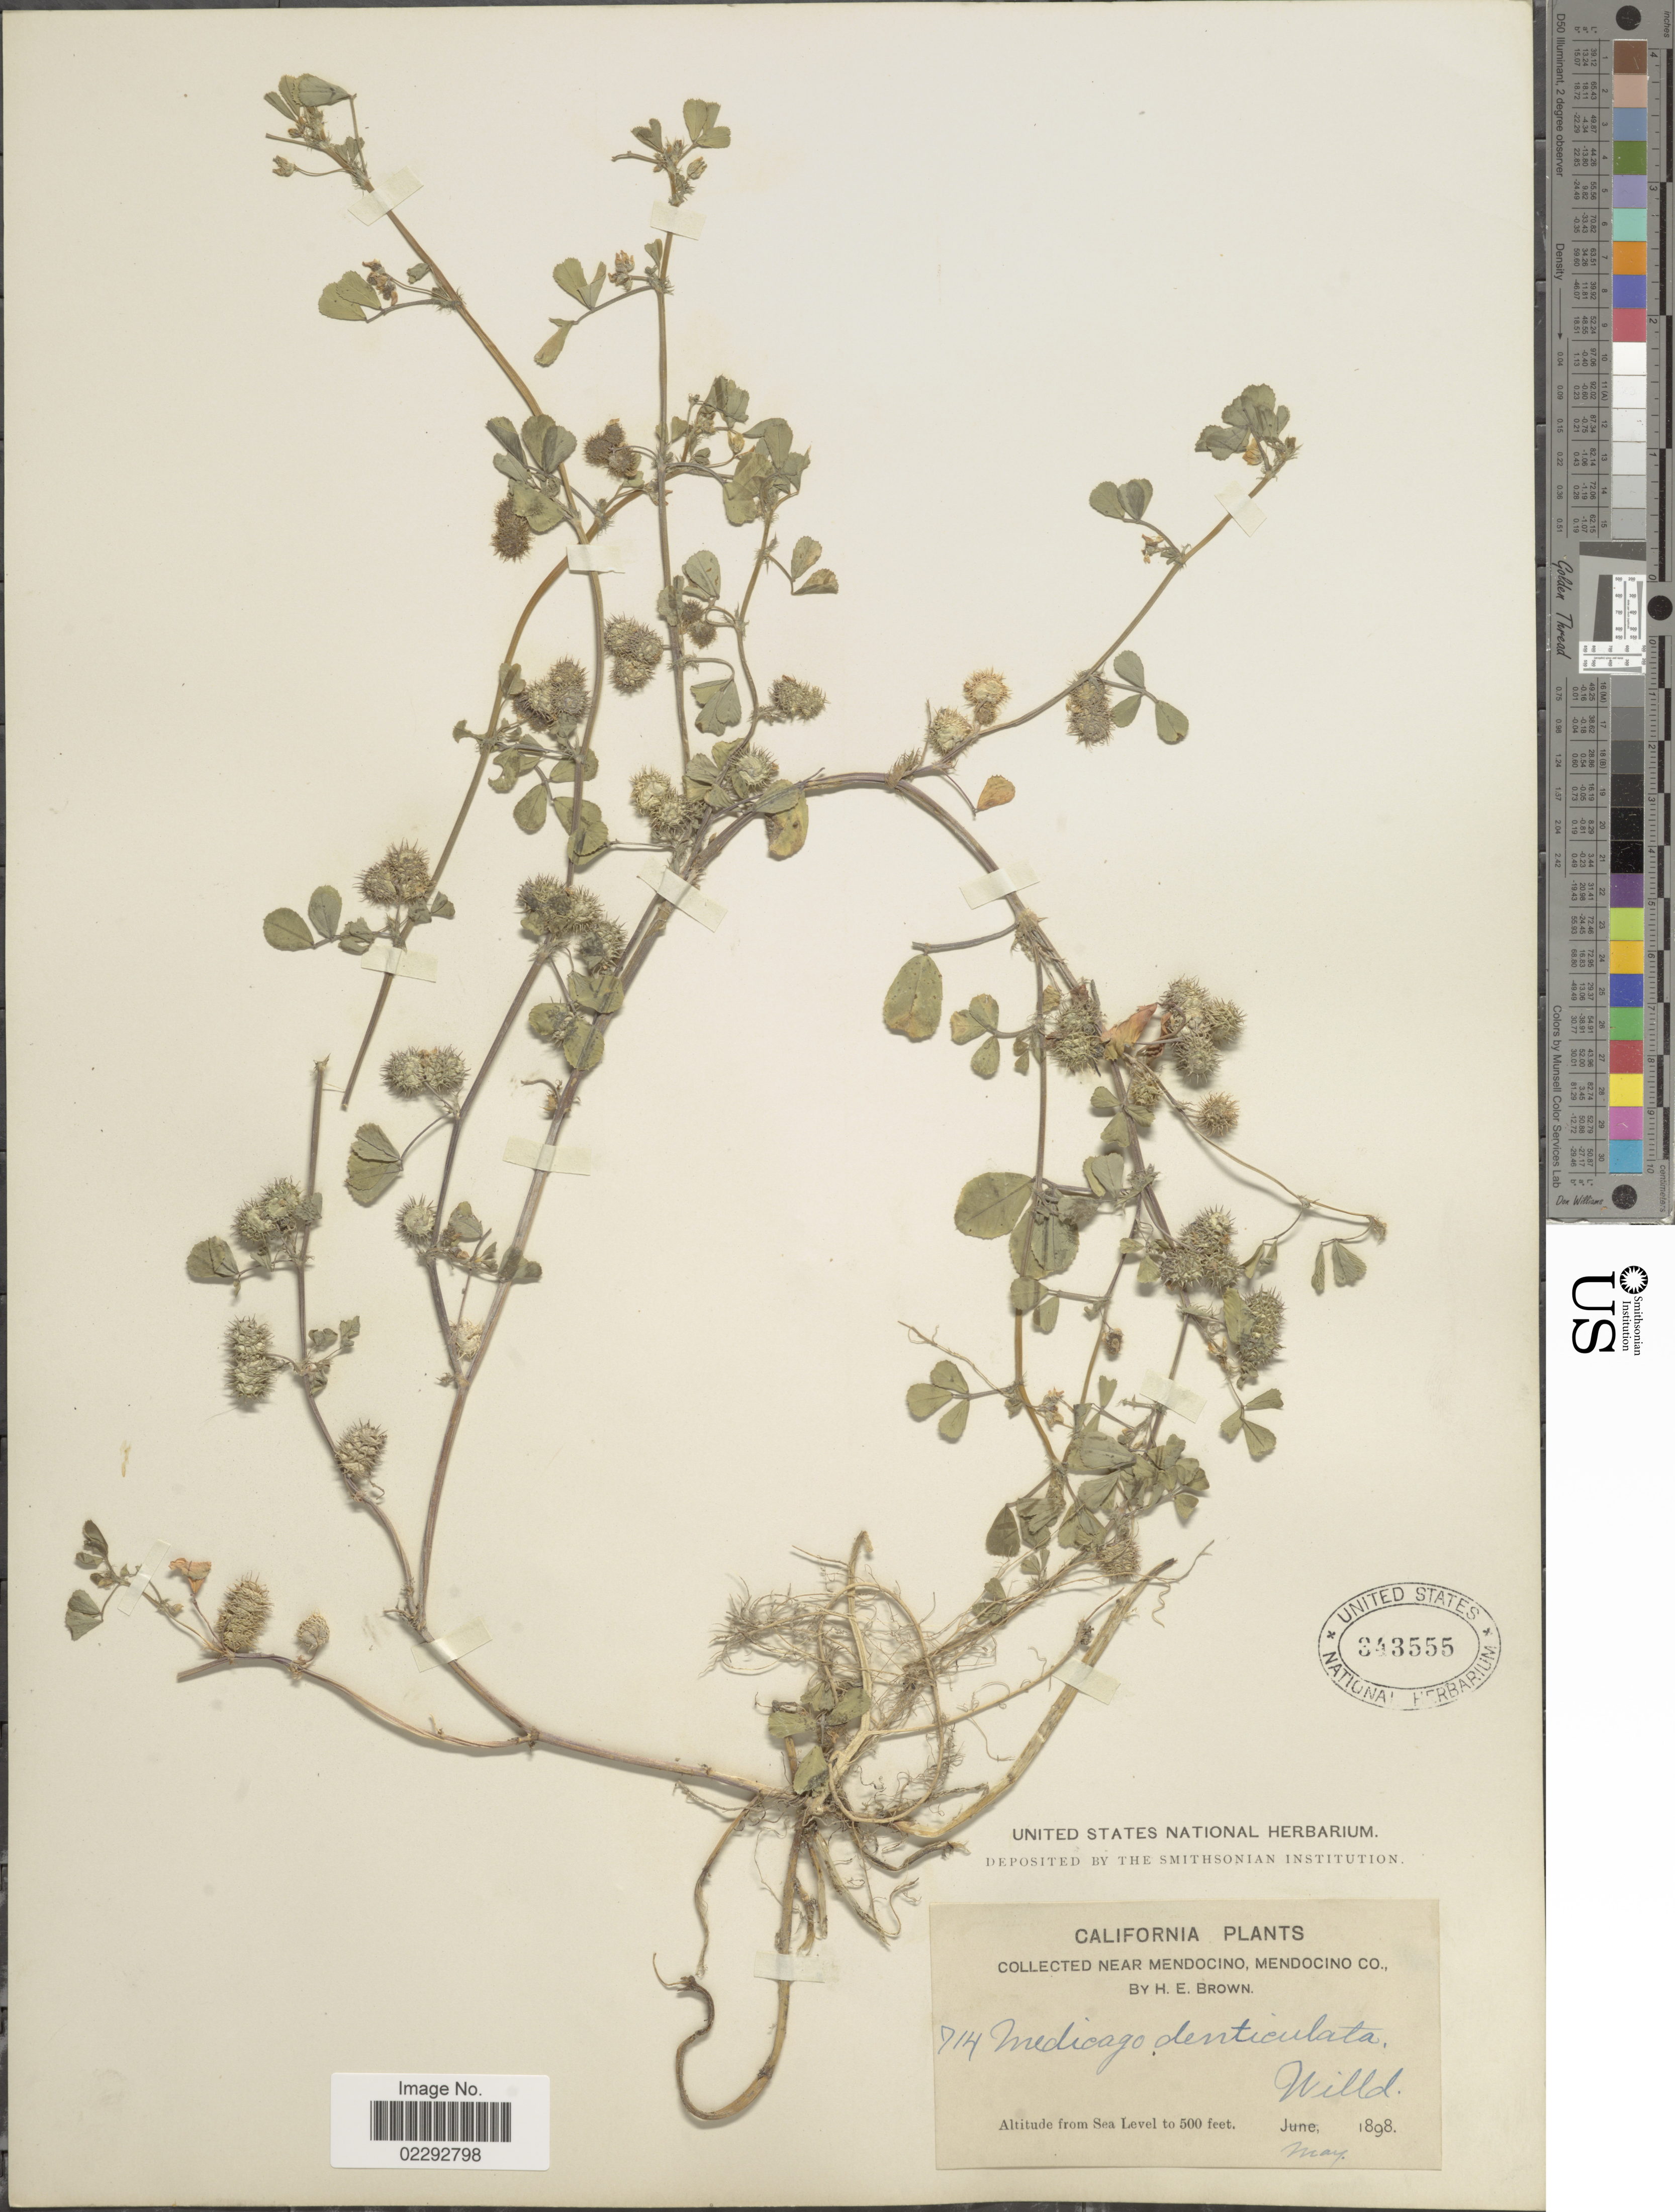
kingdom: Plantae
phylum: Tracheophyta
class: Magnoliopsida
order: Fabales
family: Fabaceae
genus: Medicago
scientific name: Medicago hispida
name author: Gaertn.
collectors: H. E. Brown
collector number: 714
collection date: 1898-05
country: United States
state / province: California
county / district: Mendocino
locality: California Near Mendocino, Mendocino Co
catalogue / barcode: US 343555